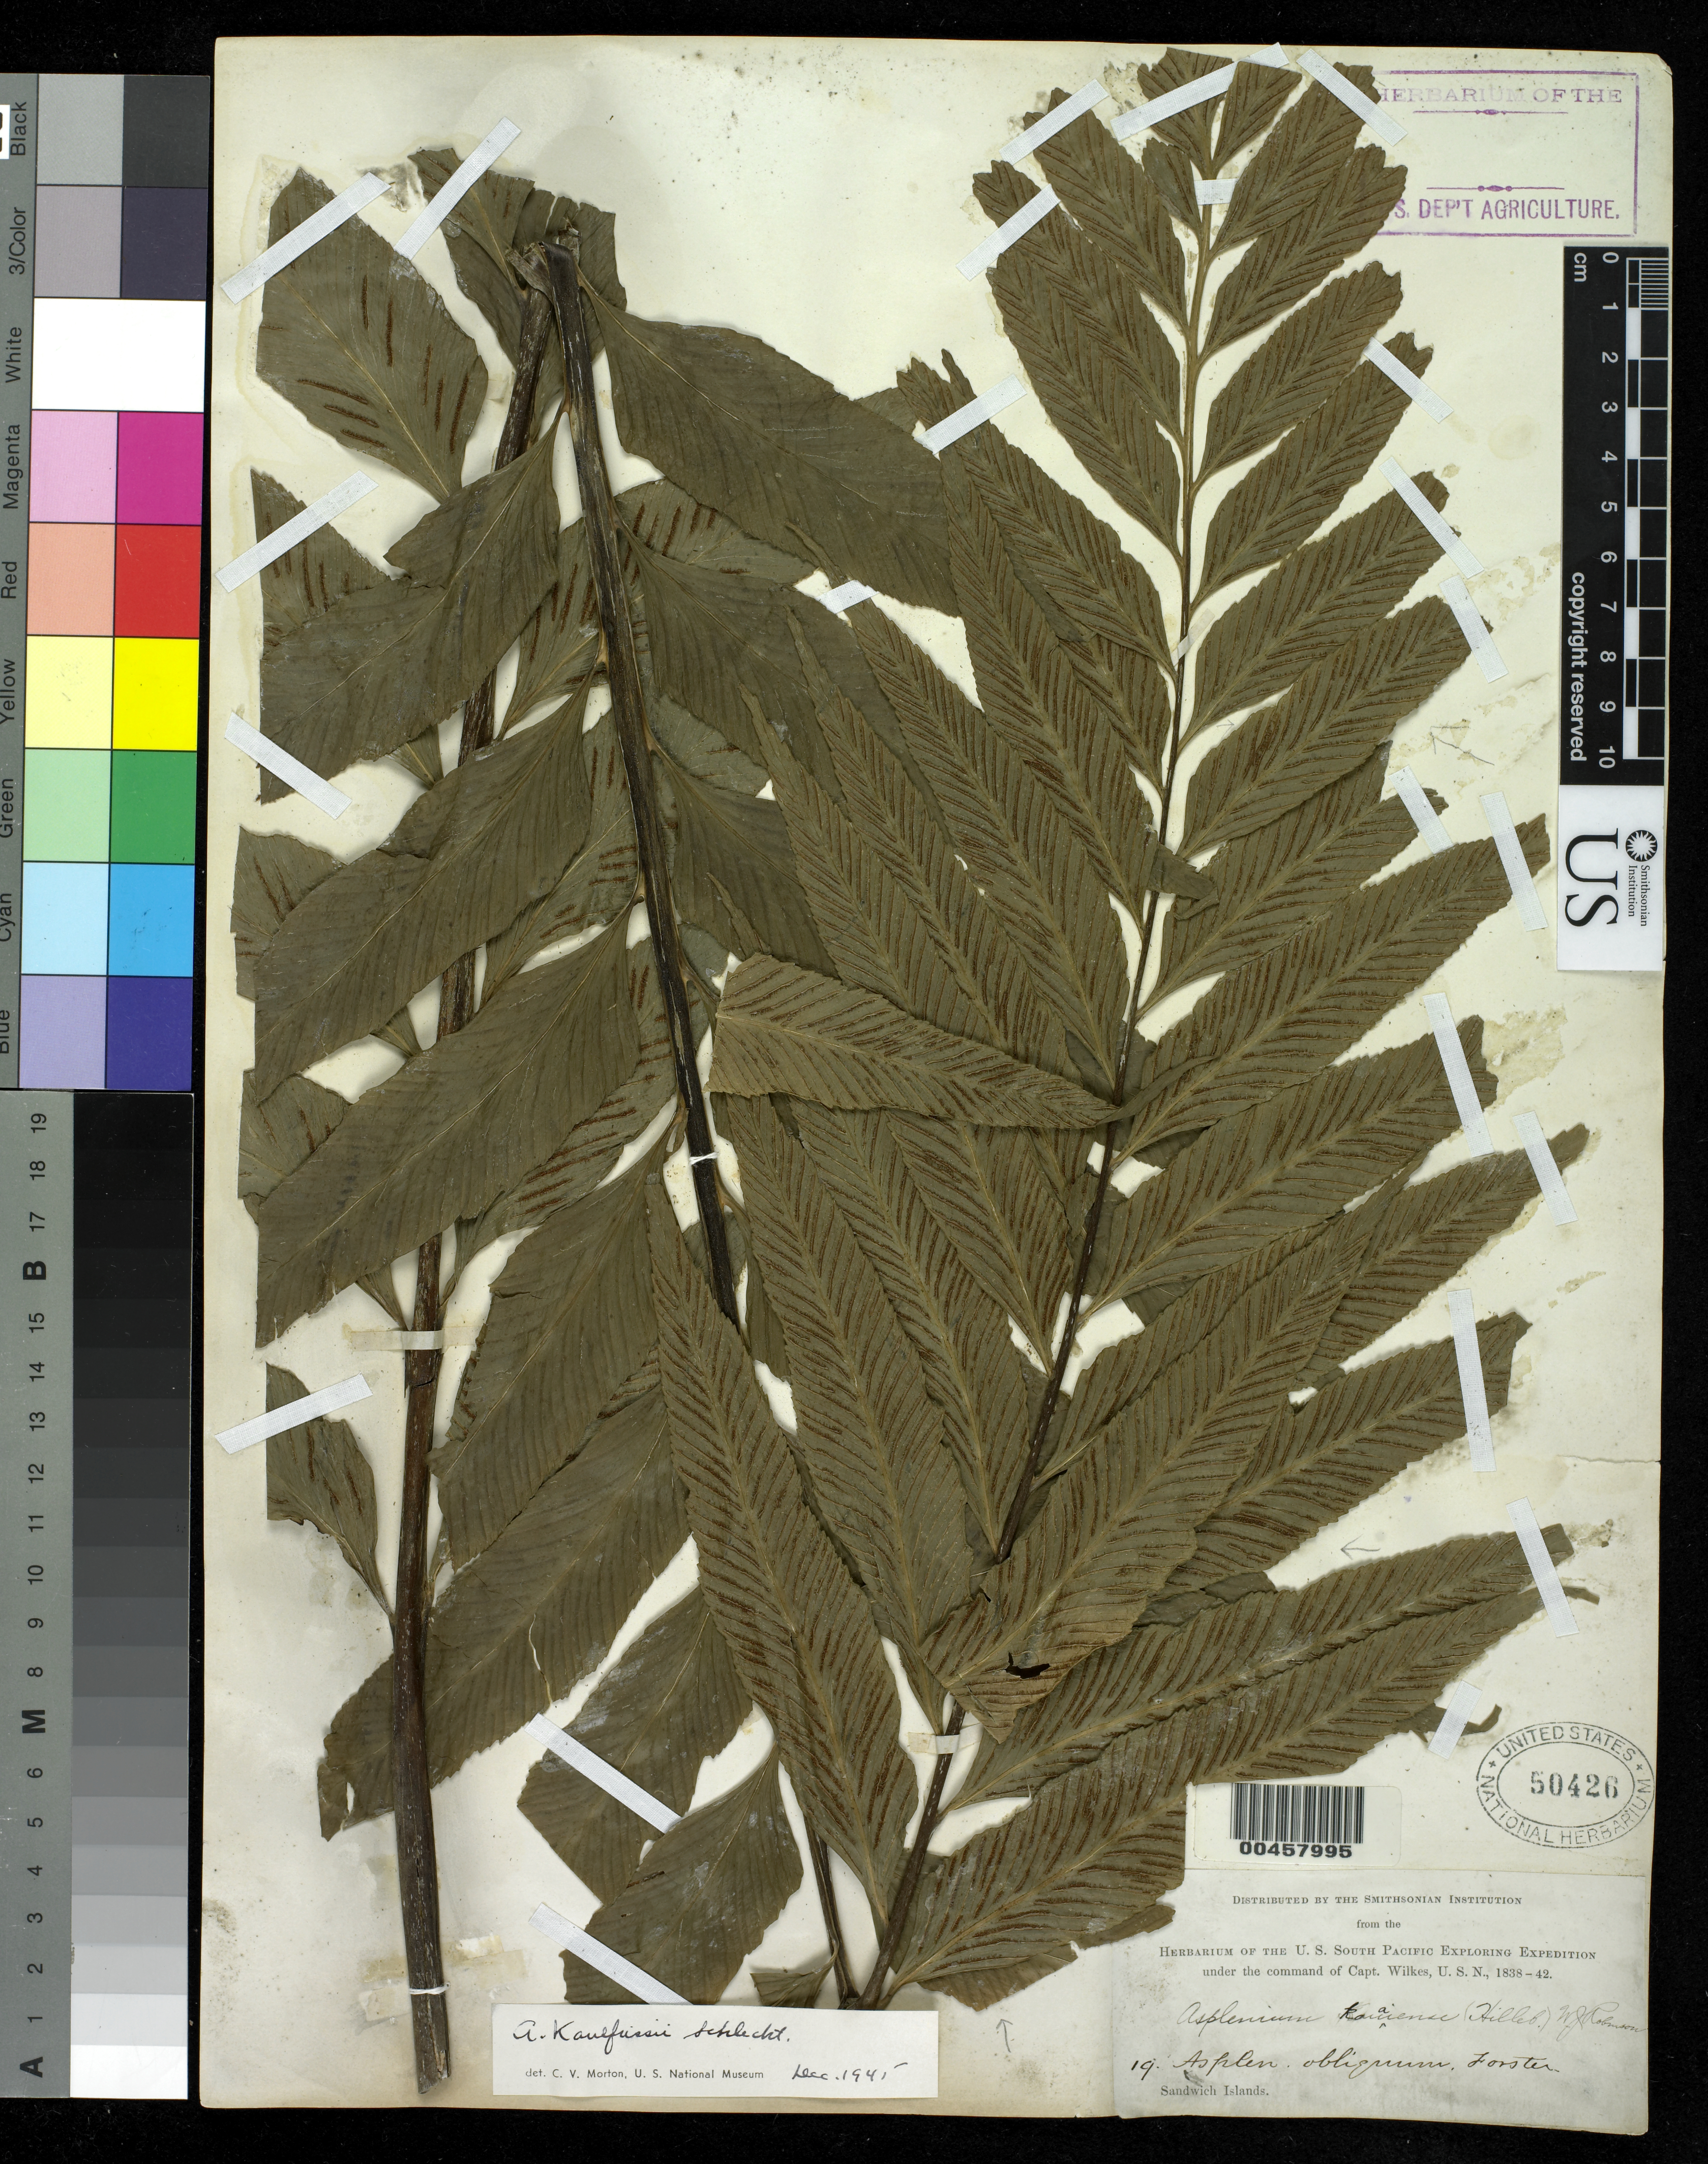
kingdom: Plantae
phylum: Tracheophyta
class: Polypodiopsida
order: Polypodiales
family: Aspleniaceae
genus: Asplenium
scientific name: Asplenium kaulfussii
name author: Schltdl.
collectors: Wilkes Explor. Exped.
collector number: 19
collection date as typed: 1838 to -- --- 1842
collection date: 1838/1842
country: United States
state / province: Hawaii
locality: Sandwich Islands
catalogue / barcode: US 50426